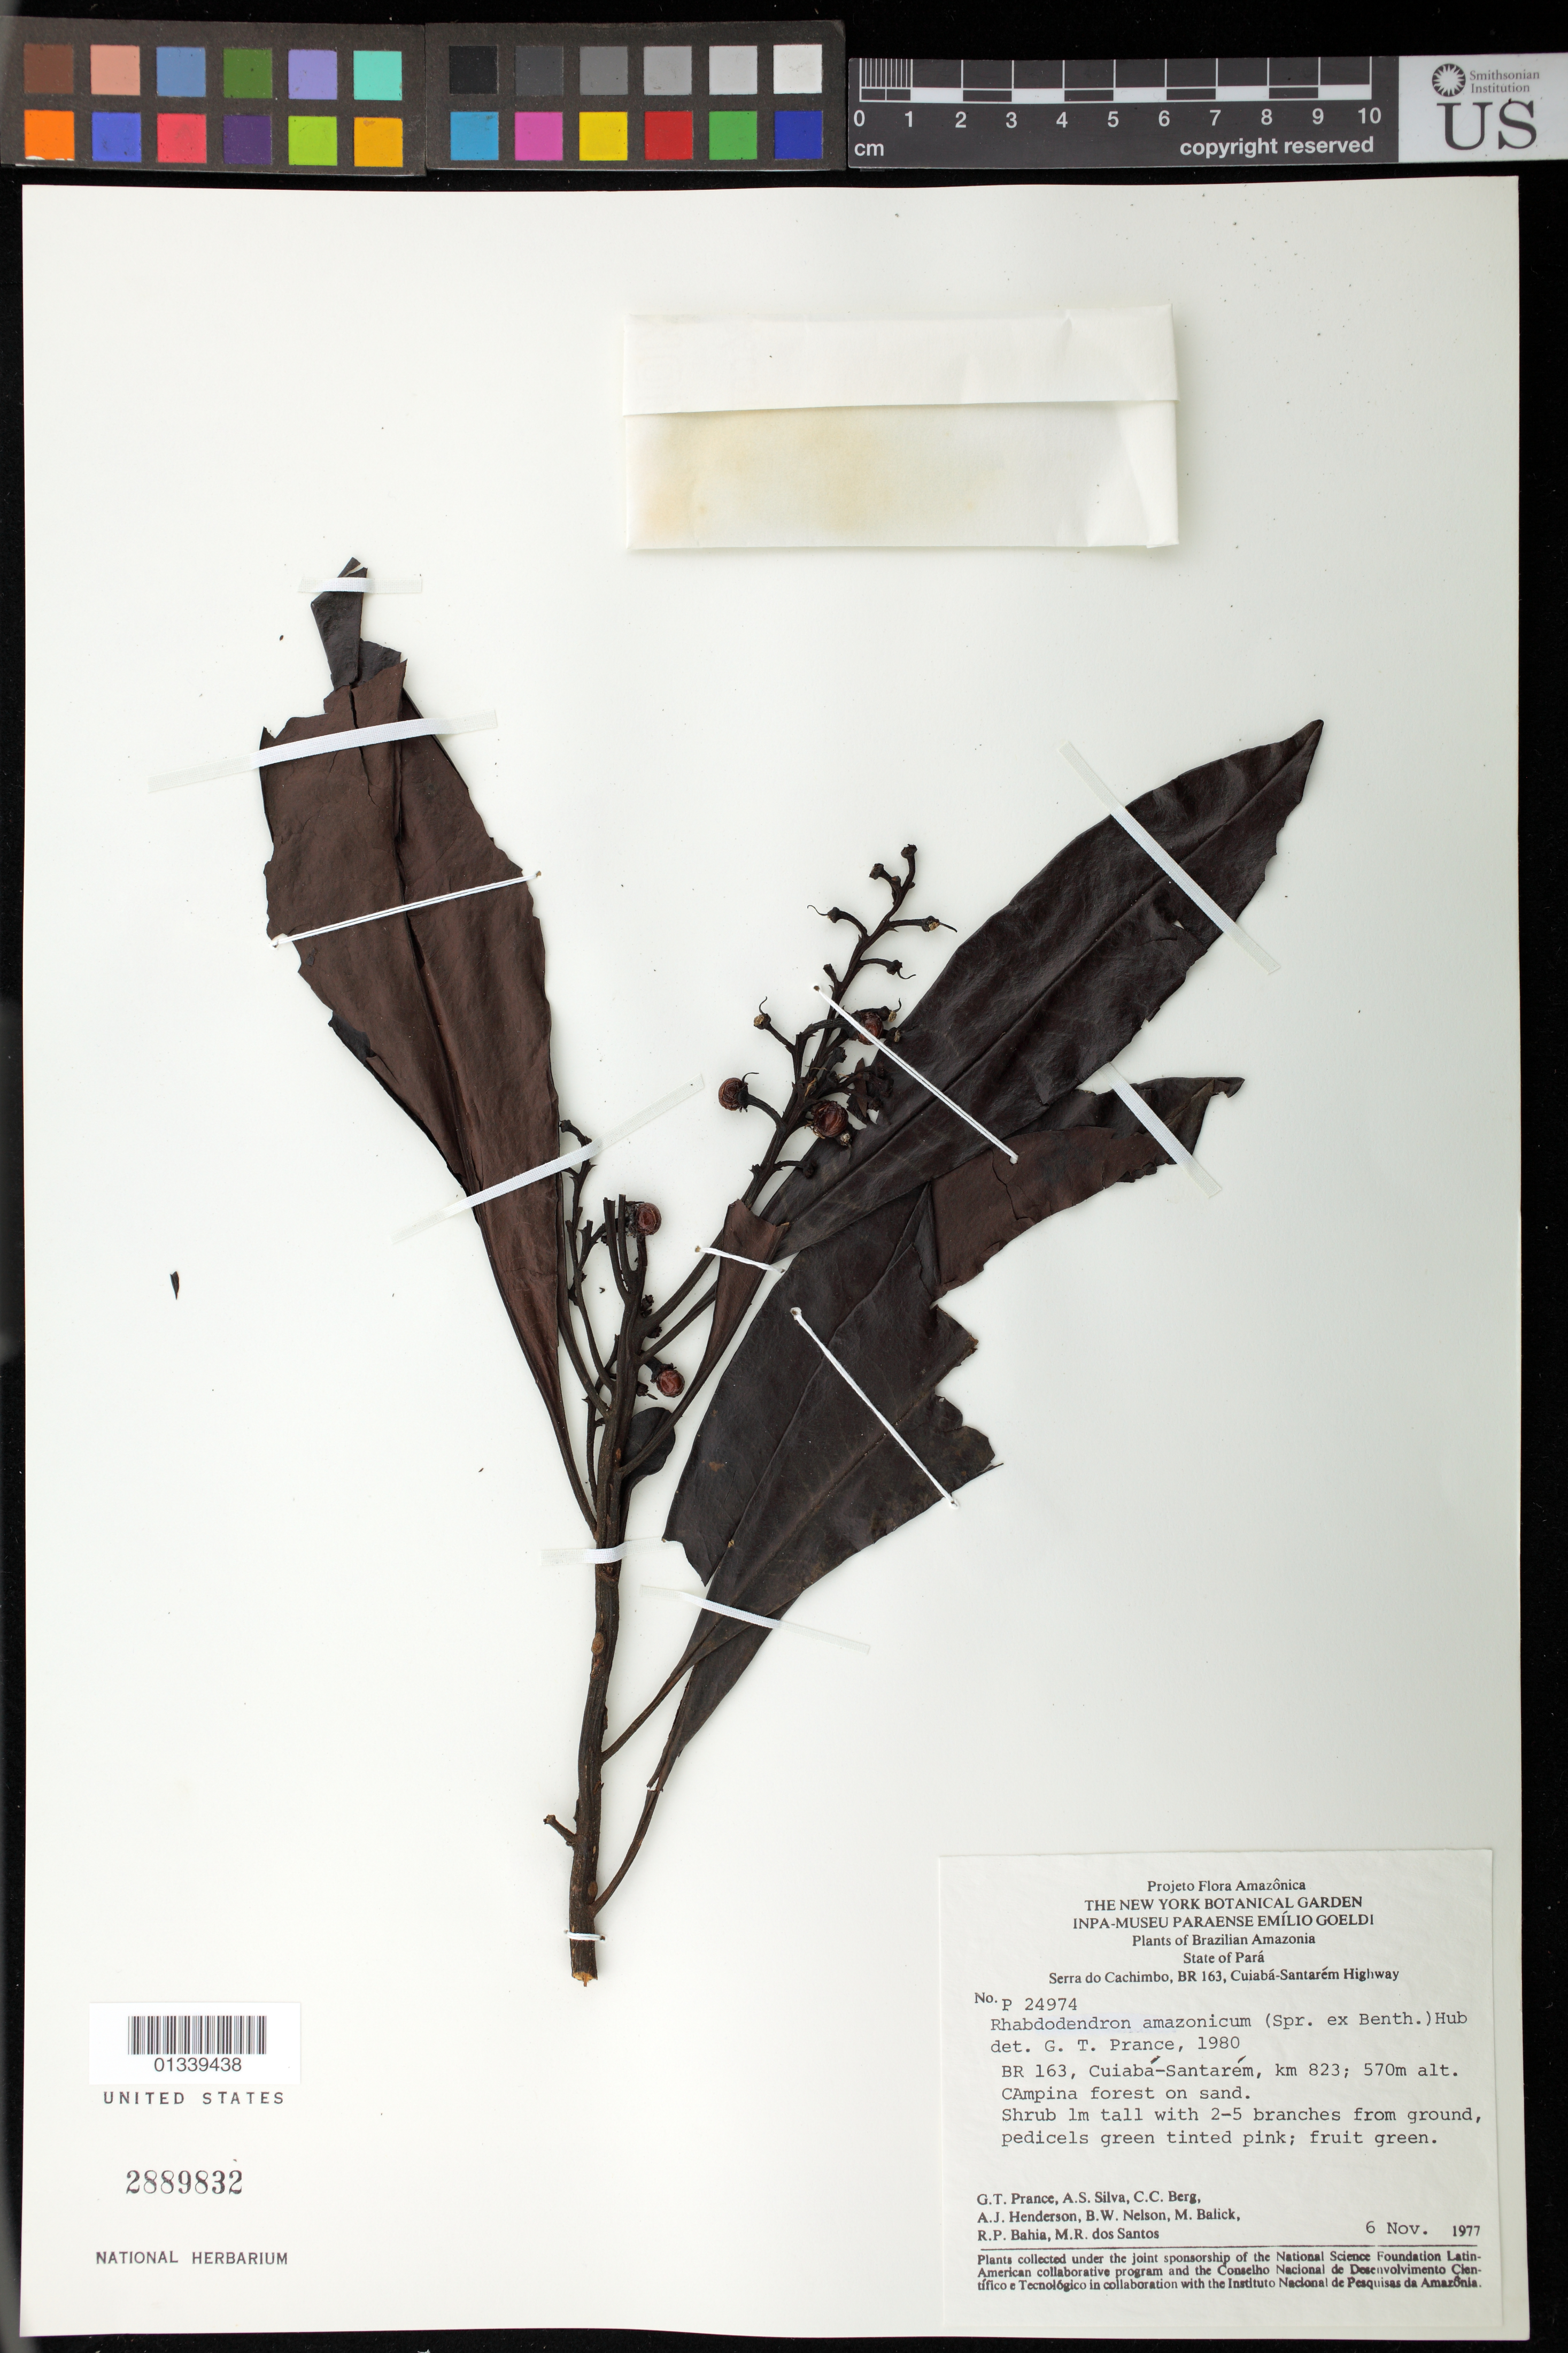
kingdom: Plantae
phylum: Tracheophyta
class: Magnoliopsida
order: Caryophyllales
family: Rhabdodendraceae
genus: Rhabdodendron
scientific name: Rhabdodendron amazonicum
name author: (Spruce ex Benth.) Huber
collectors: G. T. Prance, A. S. Silva, C. C. Berg, A. J. Henderson, B. W. Nelson & M. J. Balick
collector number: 24974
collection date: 1977-11-06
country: Brazil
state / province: Pará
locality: BR-163, Cuiabá - Satarém, km 823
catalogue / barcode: US 2889832